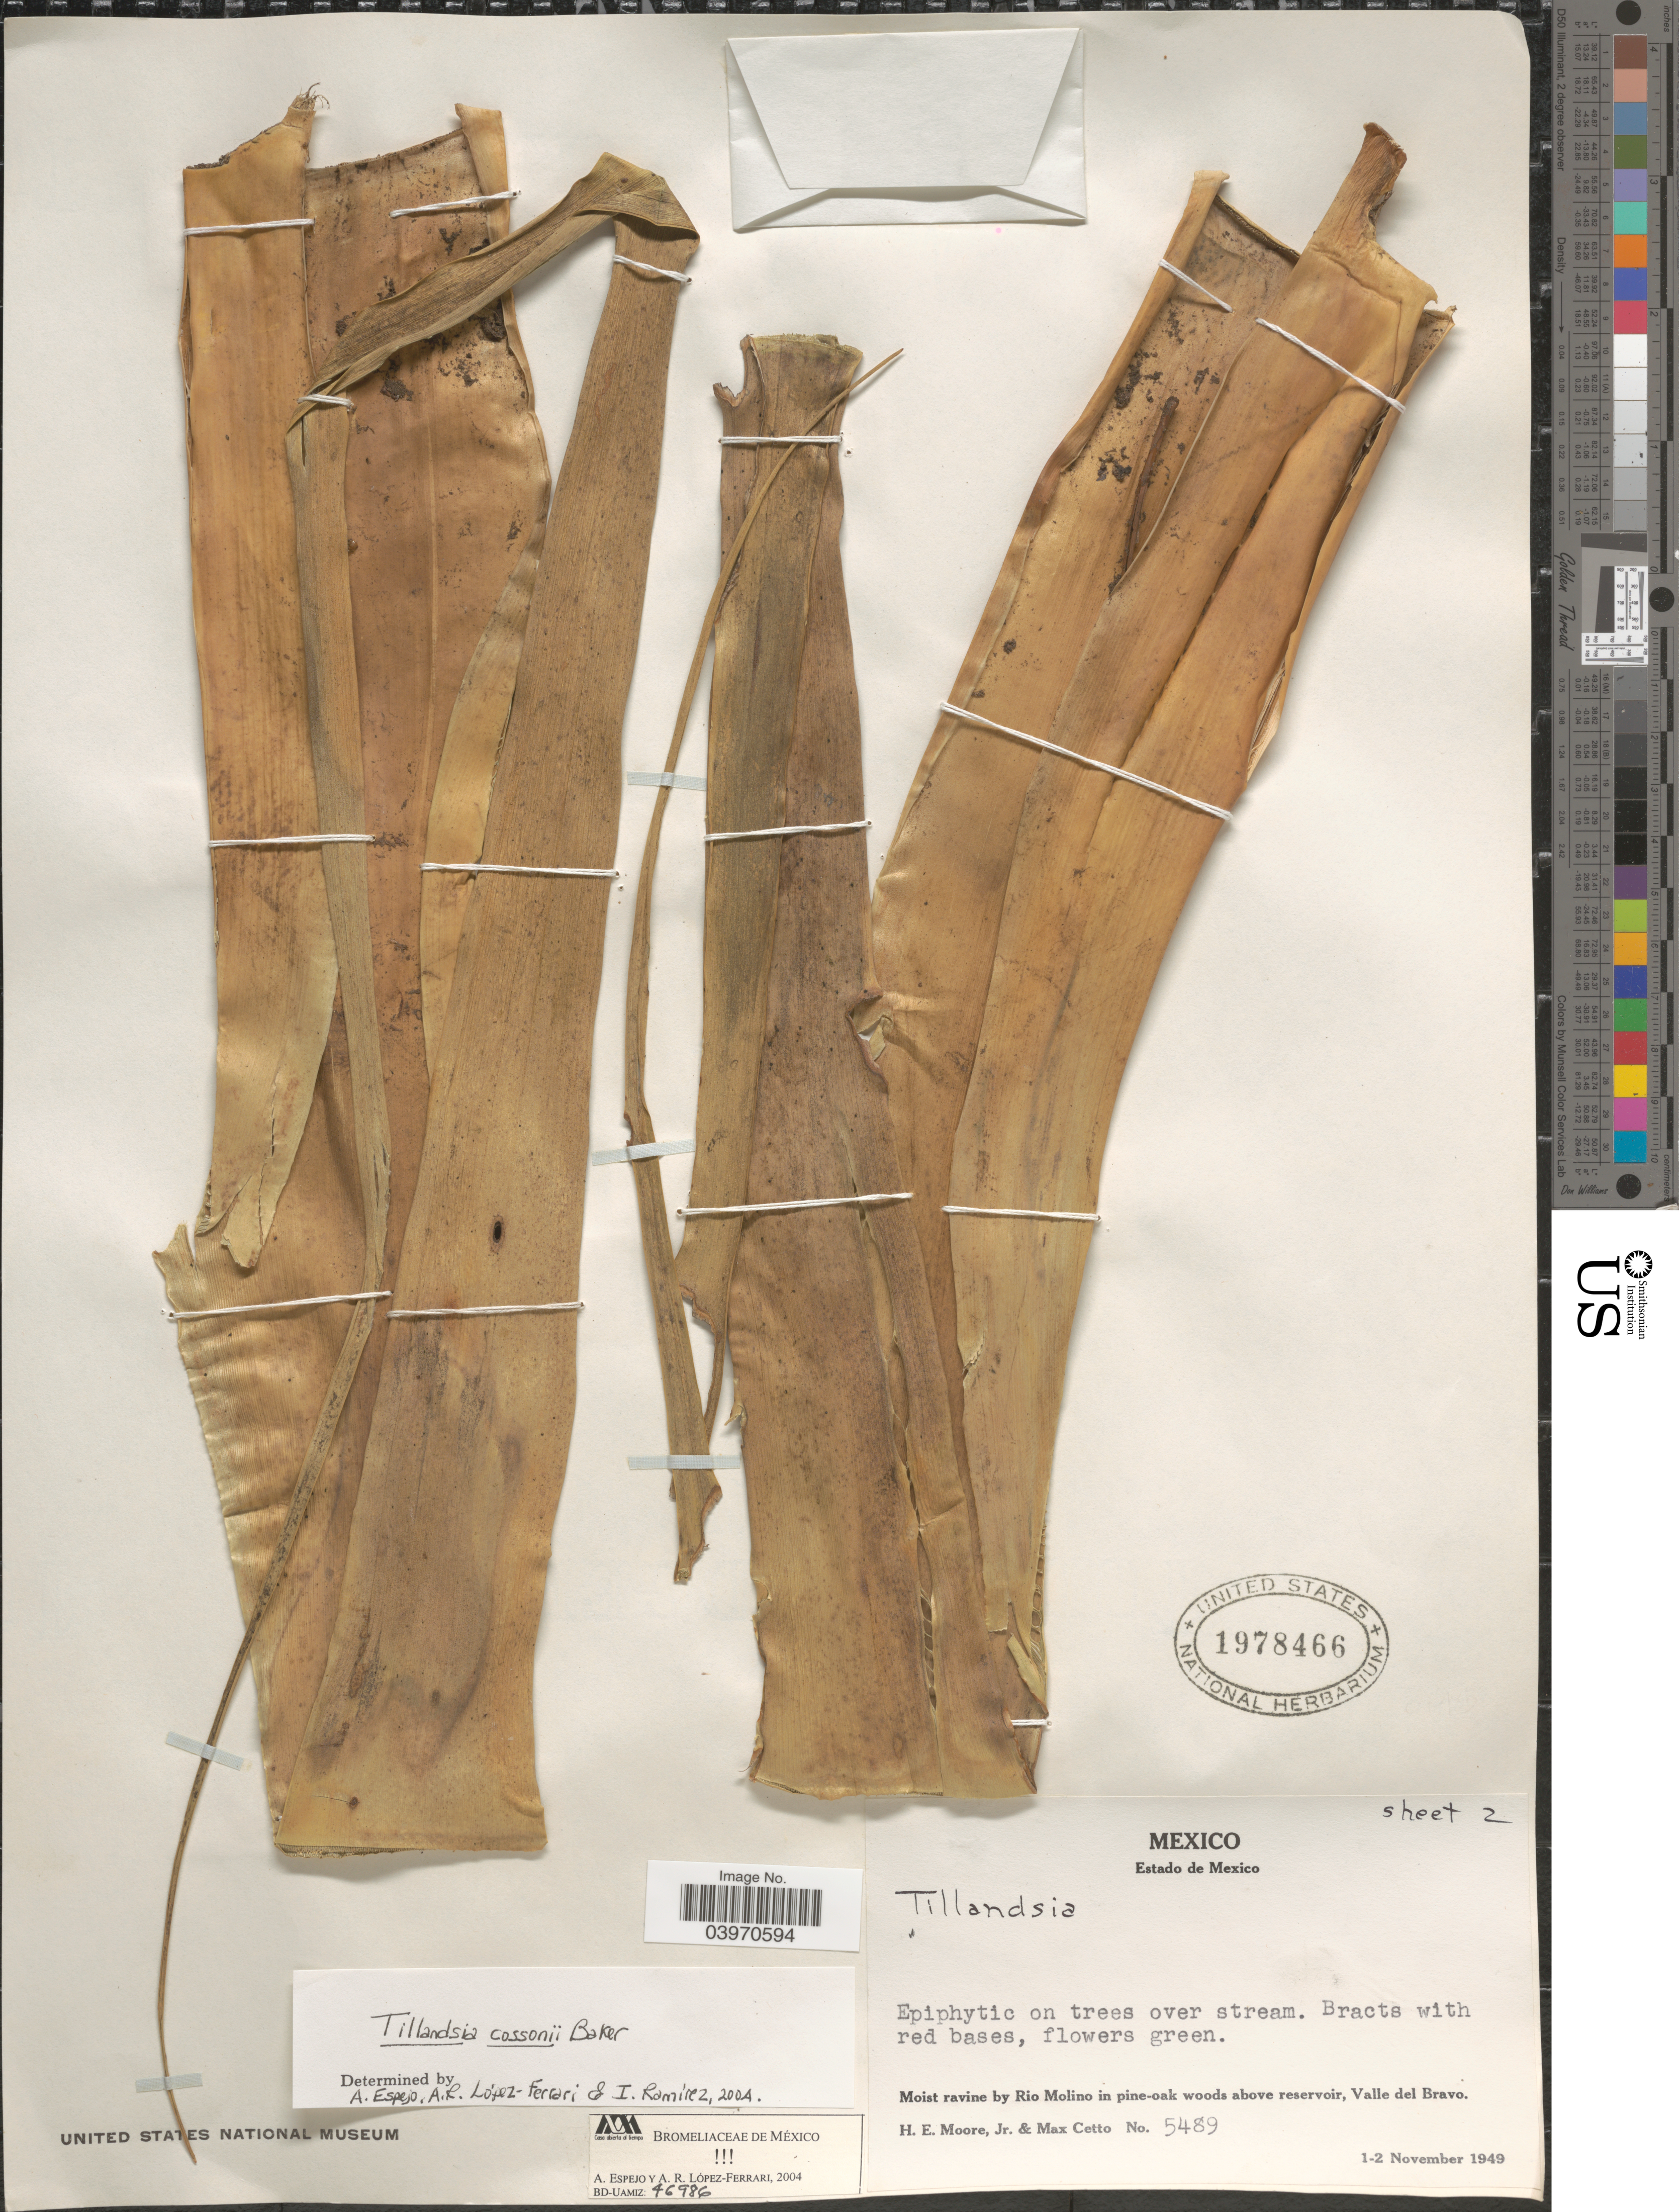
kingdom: Plantae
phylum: Tracheophyta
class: Liliopsida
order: Poales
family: Bromeliaceae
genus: Tillandsia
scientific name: Tillandsia cossonii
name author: Baker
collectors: H. Moore & M. Cetto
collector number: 5489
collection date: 1949-11-01/1949-11-02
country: Mexico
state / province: México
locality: Moist ravine by Rio Molino in pine-oak woods above reservoir, Valle del Bravo.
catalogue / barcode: US 1978466